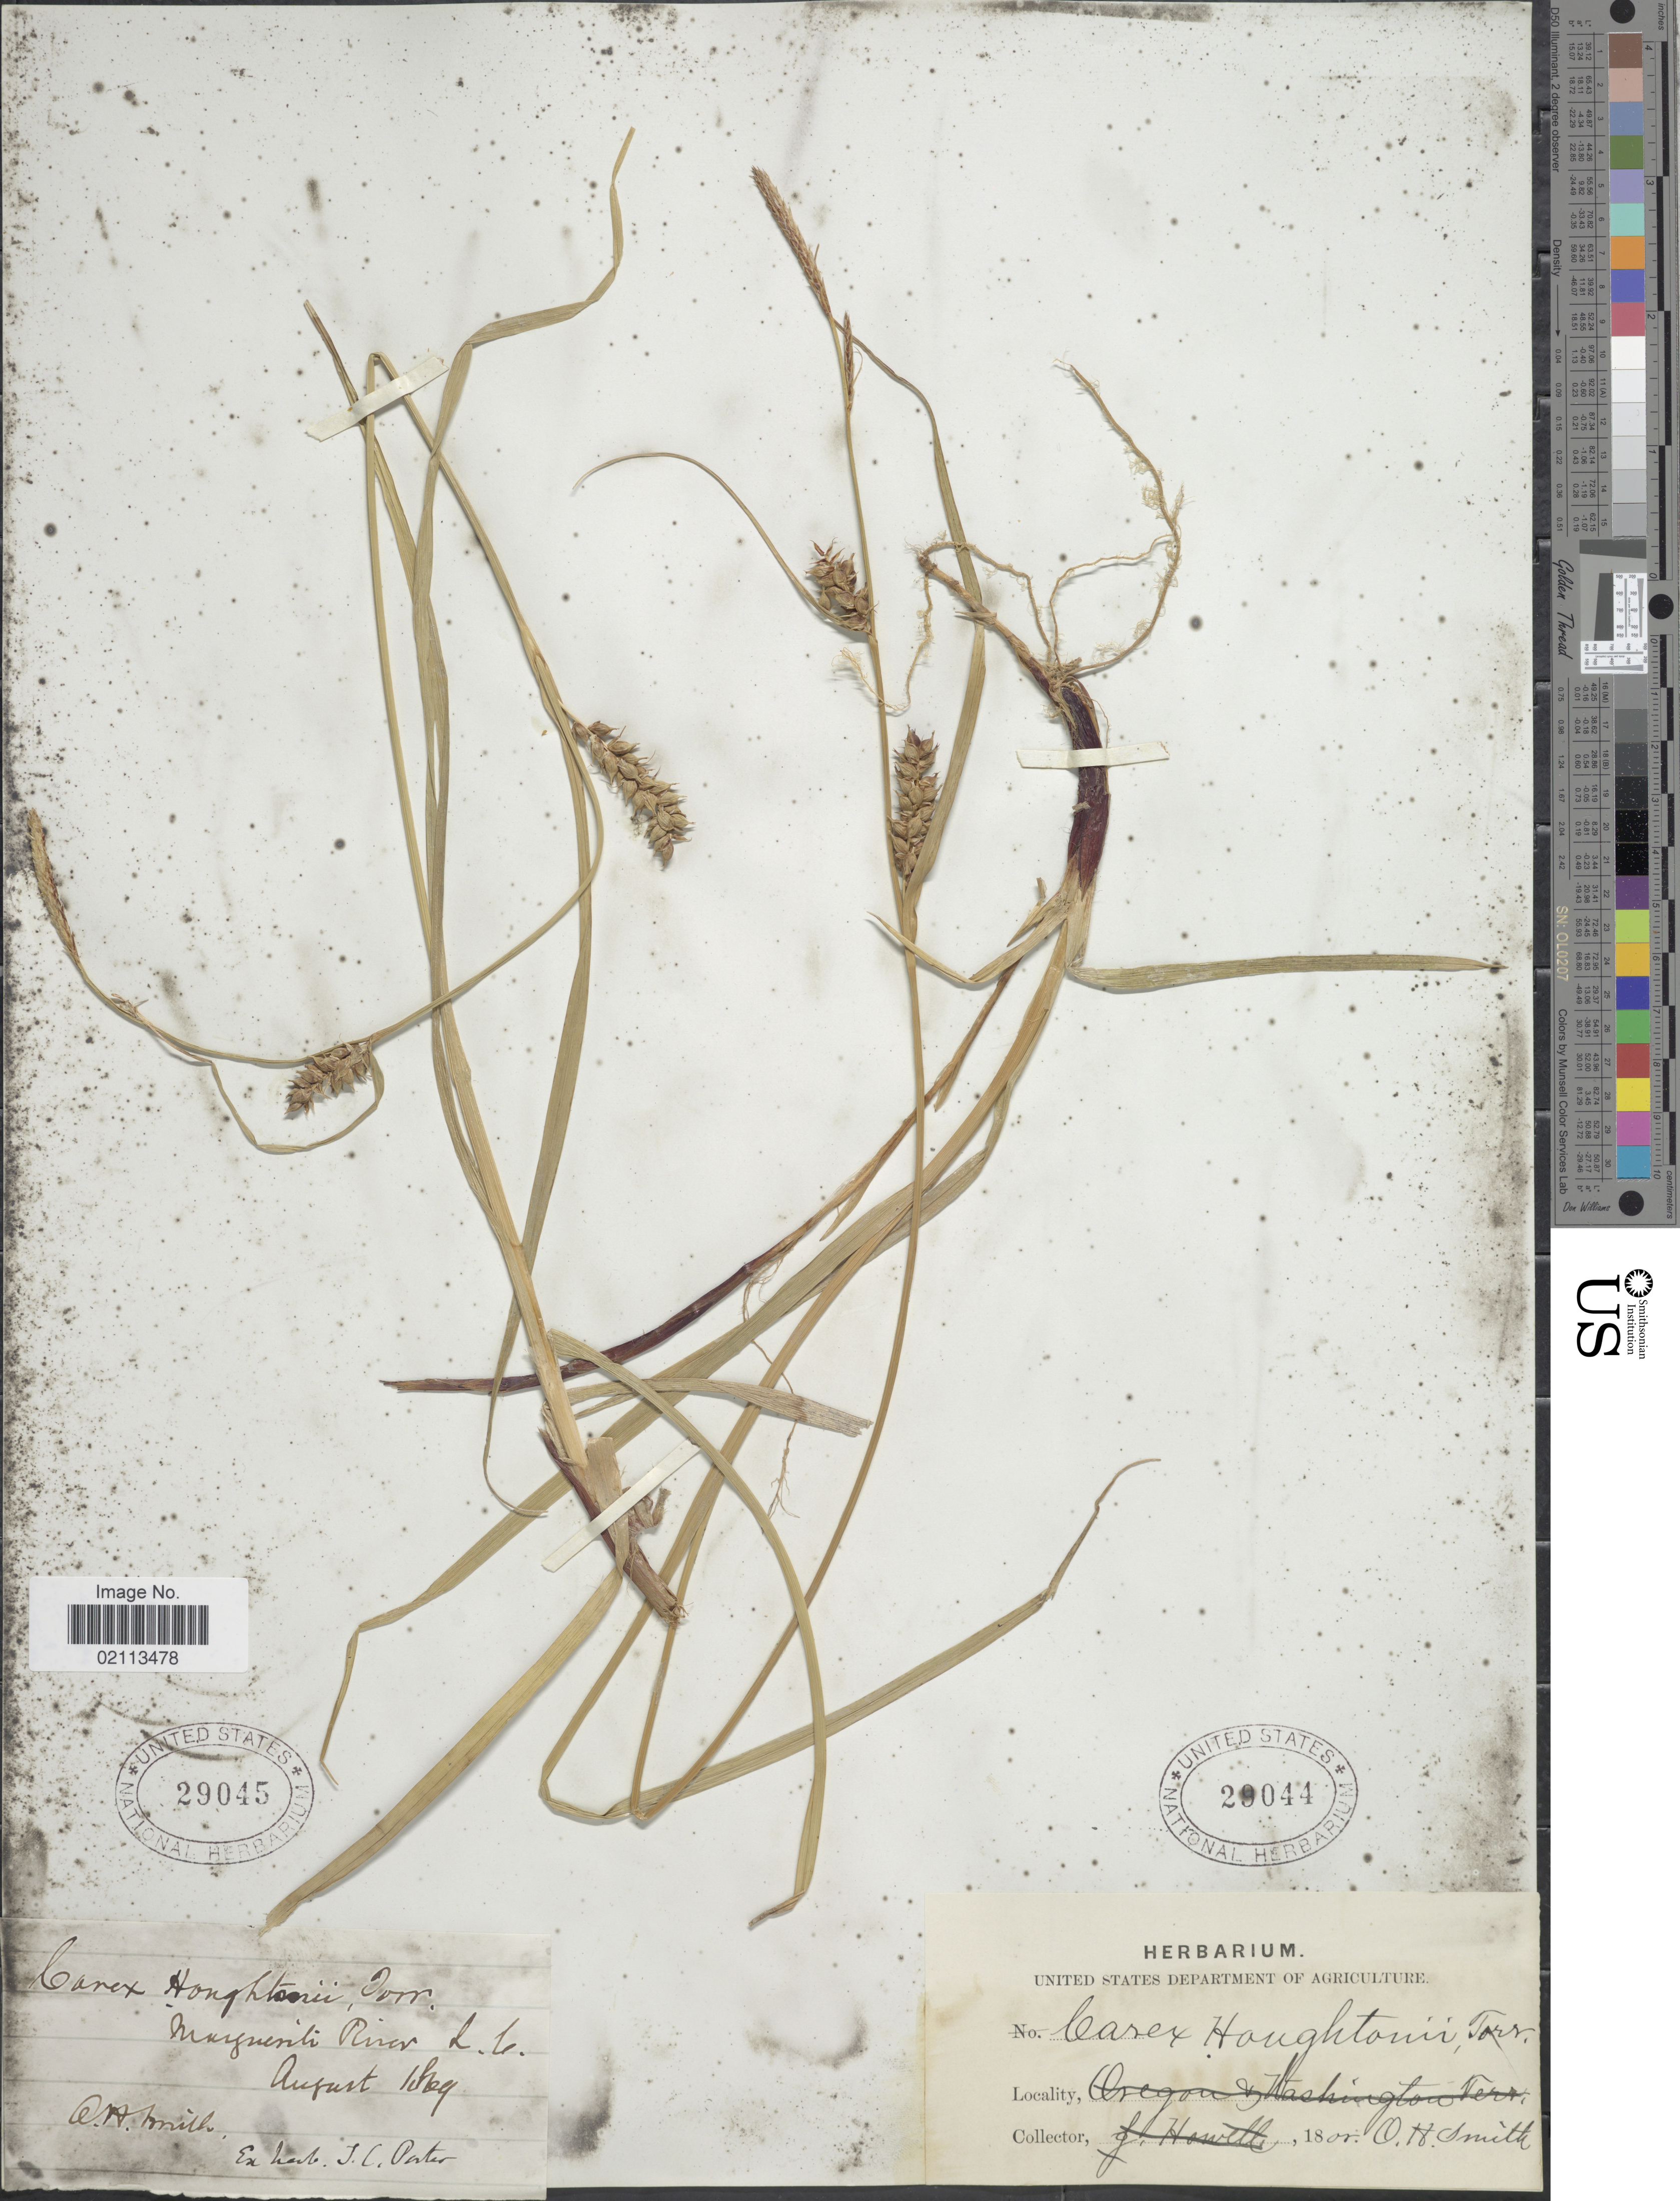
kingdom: Plantae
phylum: Tracheophyta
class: Liliopsida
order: Poales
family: Cyperaceae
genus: Carex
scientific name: Carex houghtoniana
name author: Torr. ex Dewey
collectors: O. Smith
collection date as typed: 18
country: Canada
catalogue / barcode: US 29044